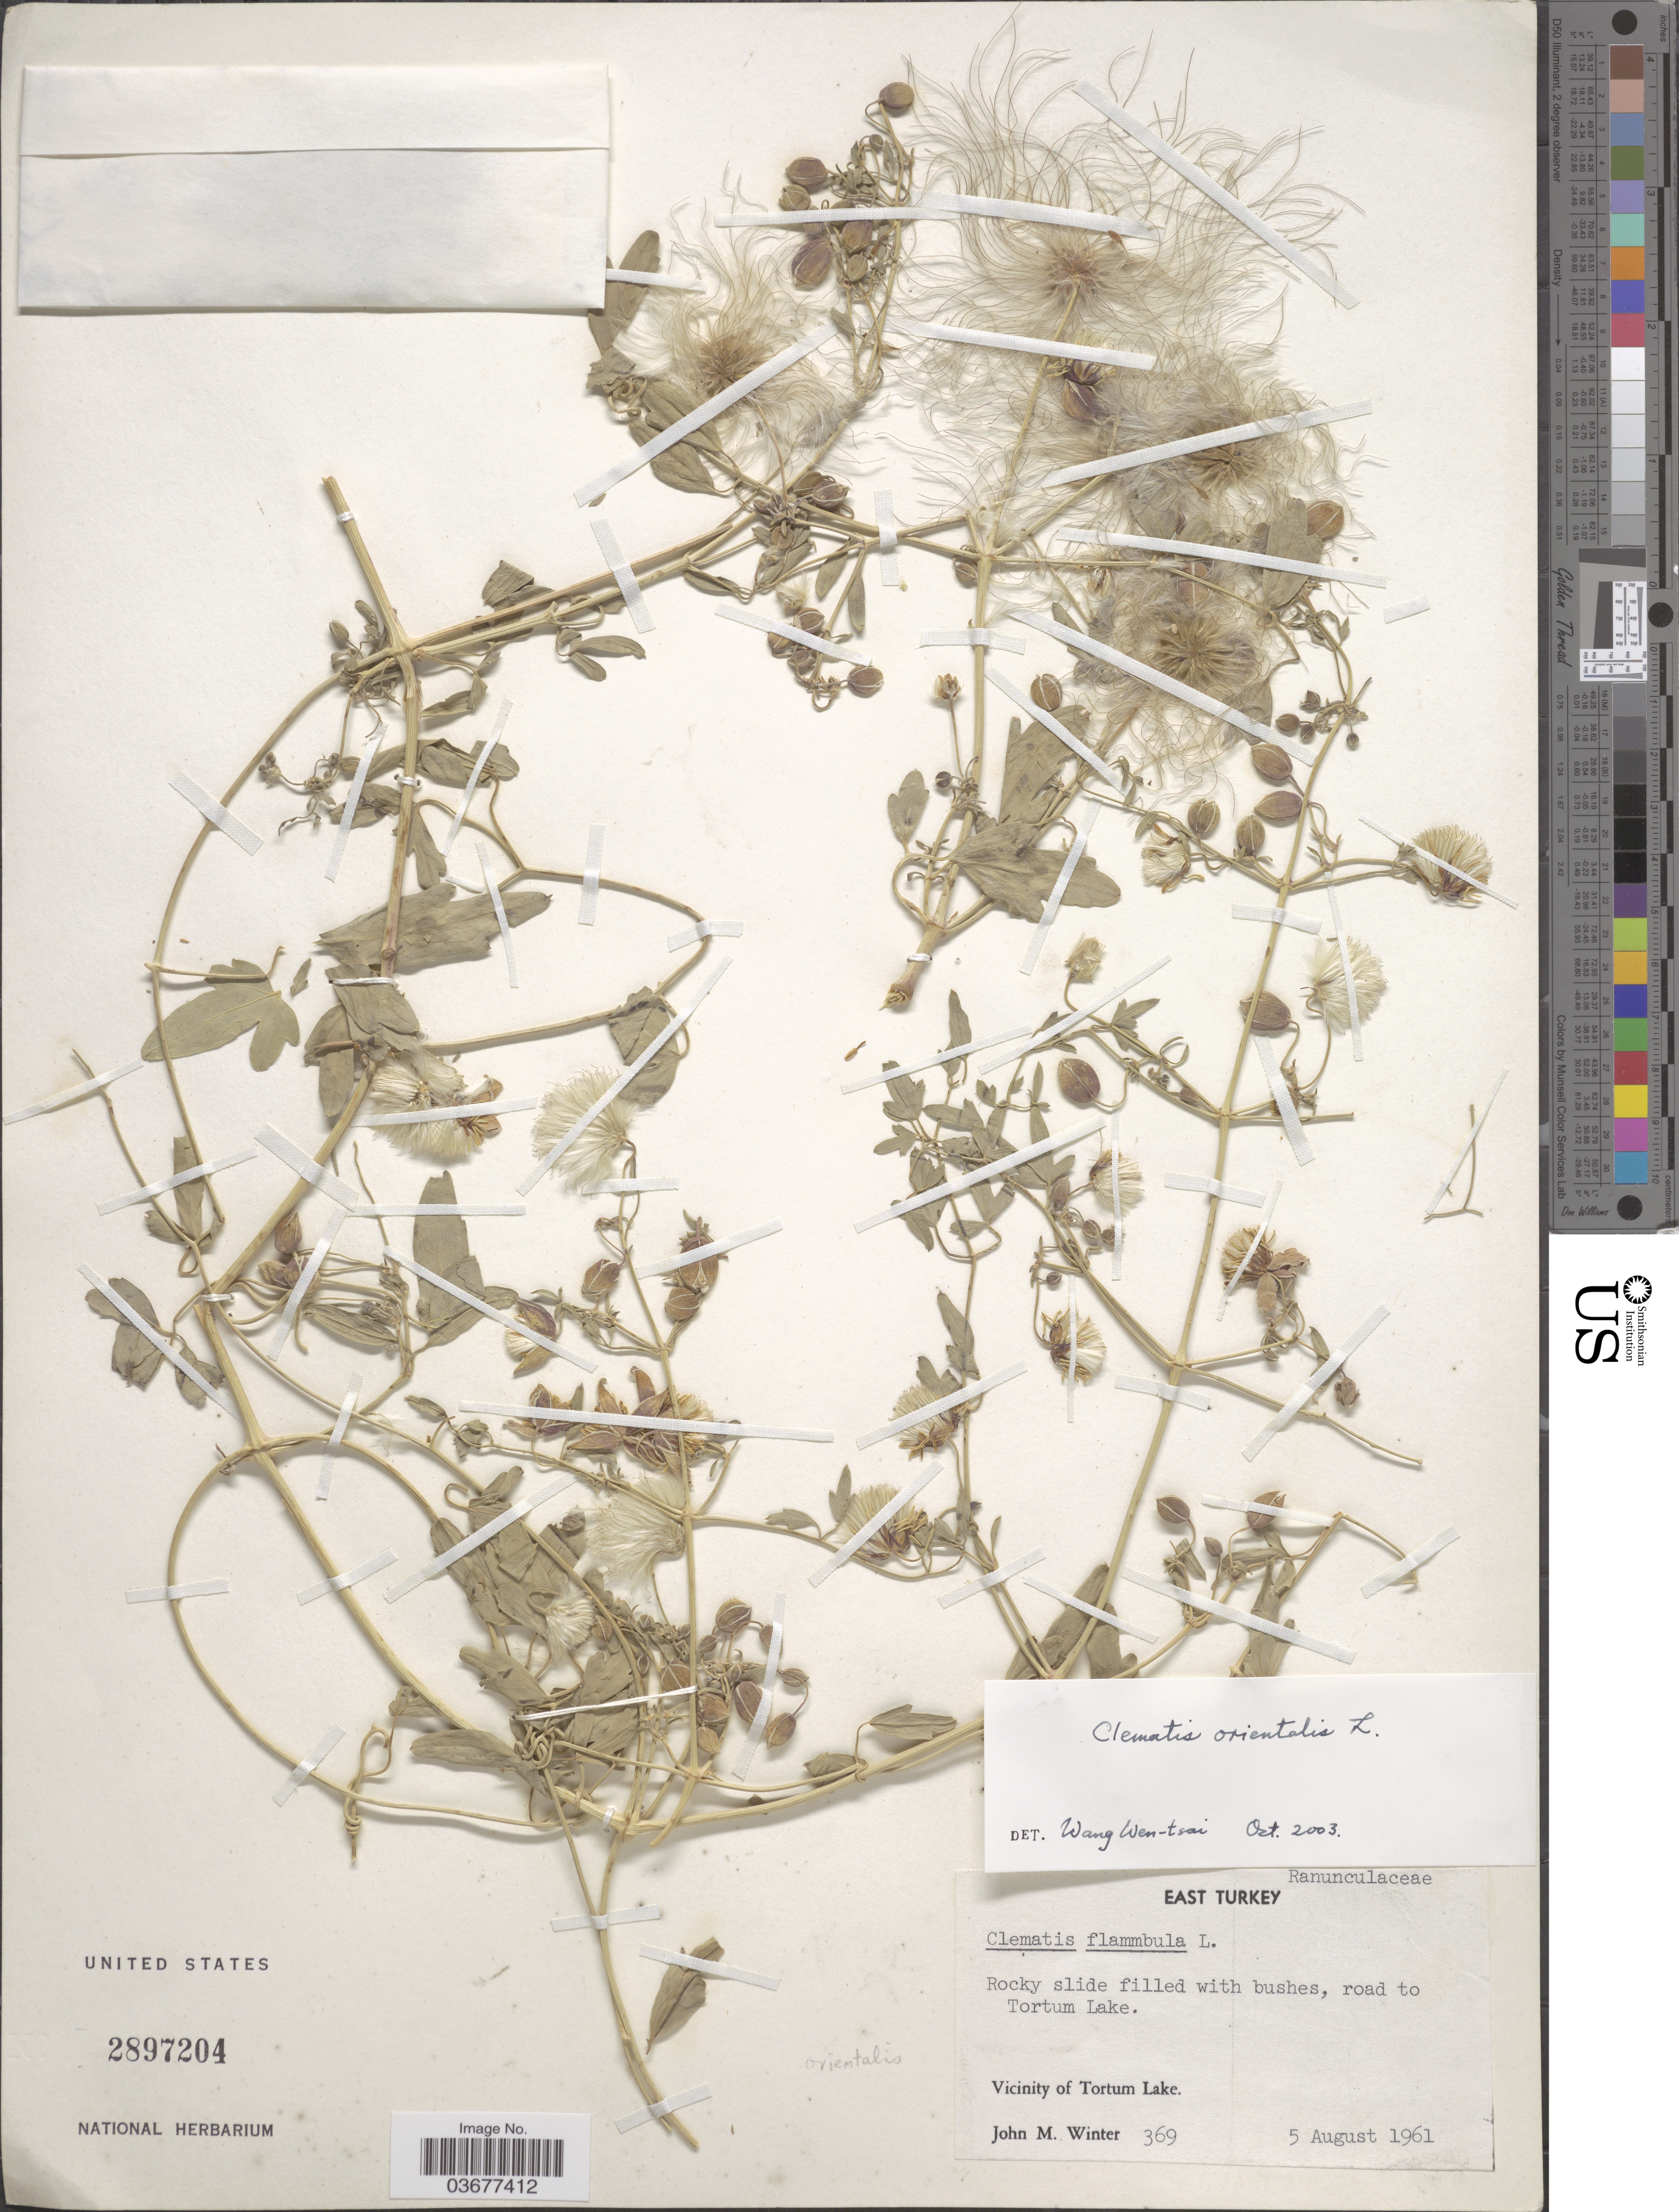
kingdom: Plantae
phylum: Tracheophyta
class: Magnoliopsida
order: Ranunculales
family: Ranunculaceae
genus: Clematis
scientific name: Clematis orientalis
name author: L.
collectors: J. M. Winter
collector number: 369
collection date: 1961-08-05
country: Turkey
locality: East Turkey. Rocky slide filled with bushes, road to Tortum Lake. Vicinity of Tortum Lake. Orientalis.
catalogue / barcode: US 2897204